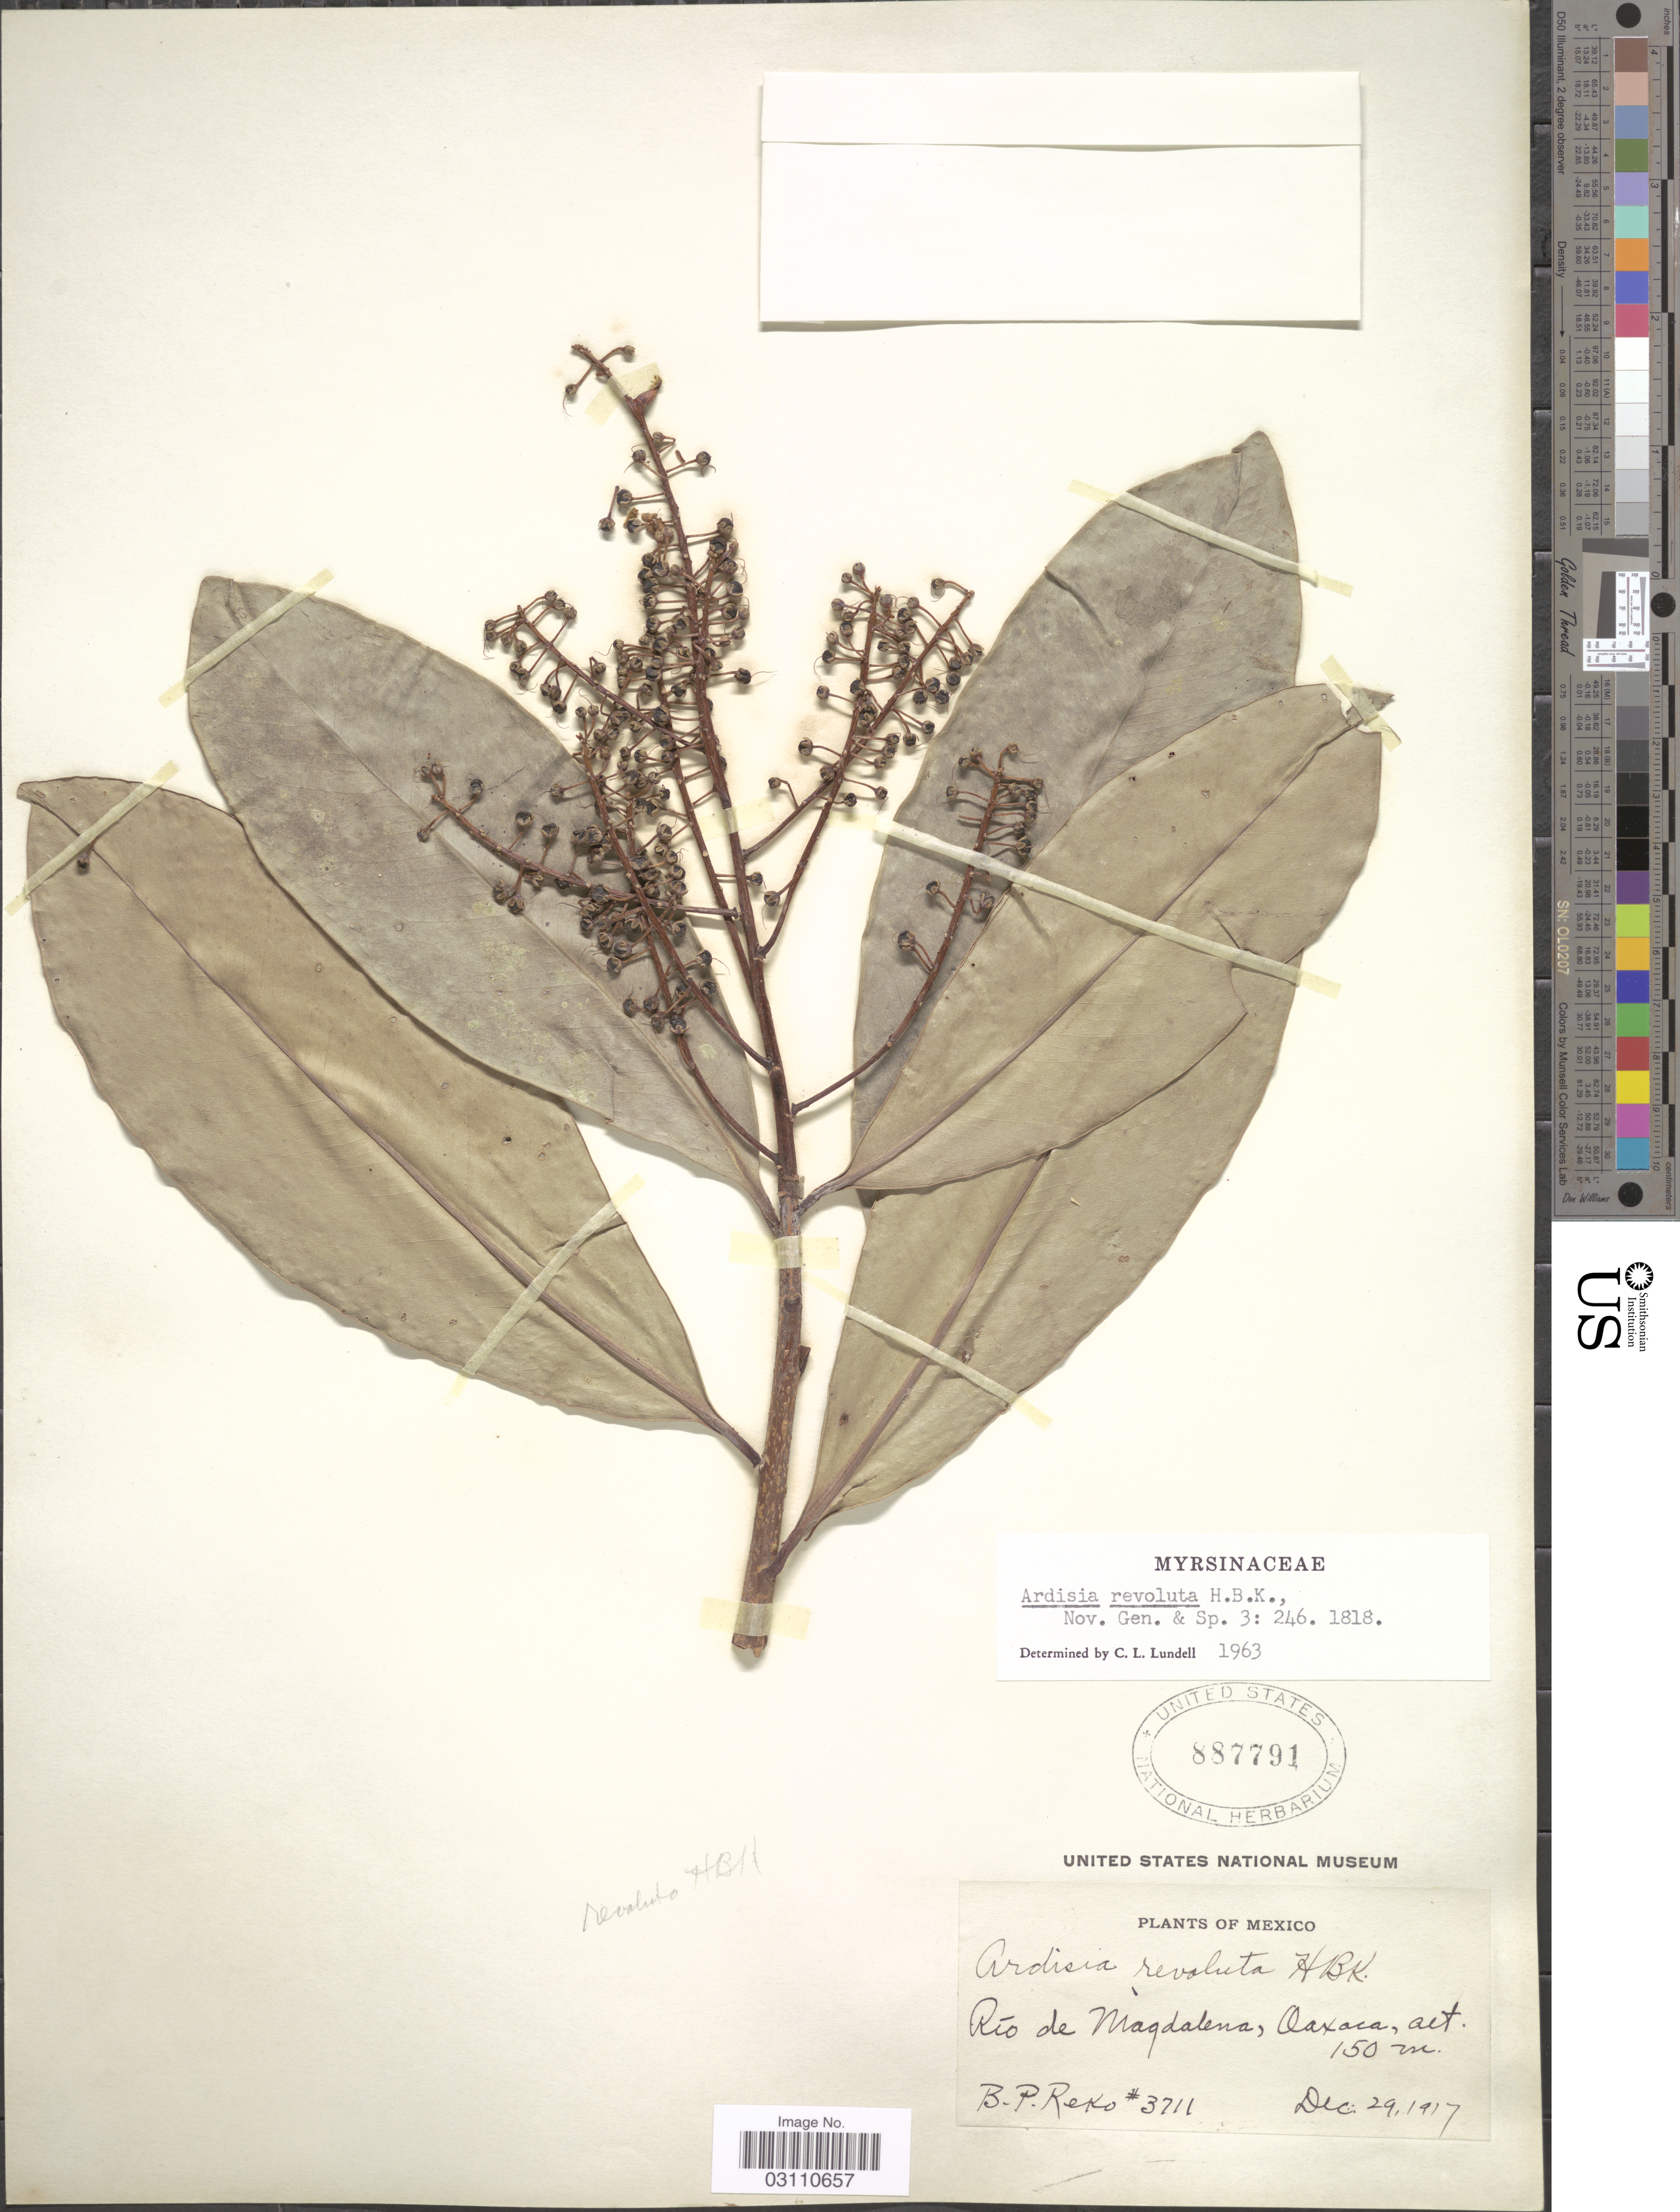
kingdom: Plantae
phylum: Tracheophyta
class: Magnoliopsida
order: Ericales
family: Primulaceae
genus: Ardisia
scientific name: Ardisia revoluta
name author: Kunth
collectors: B. P. Reko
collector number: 3711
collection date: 1917-12-29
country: Mexico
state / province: Oaxaca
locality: Río de Magdalena.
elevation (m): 150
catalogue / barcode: US 887791